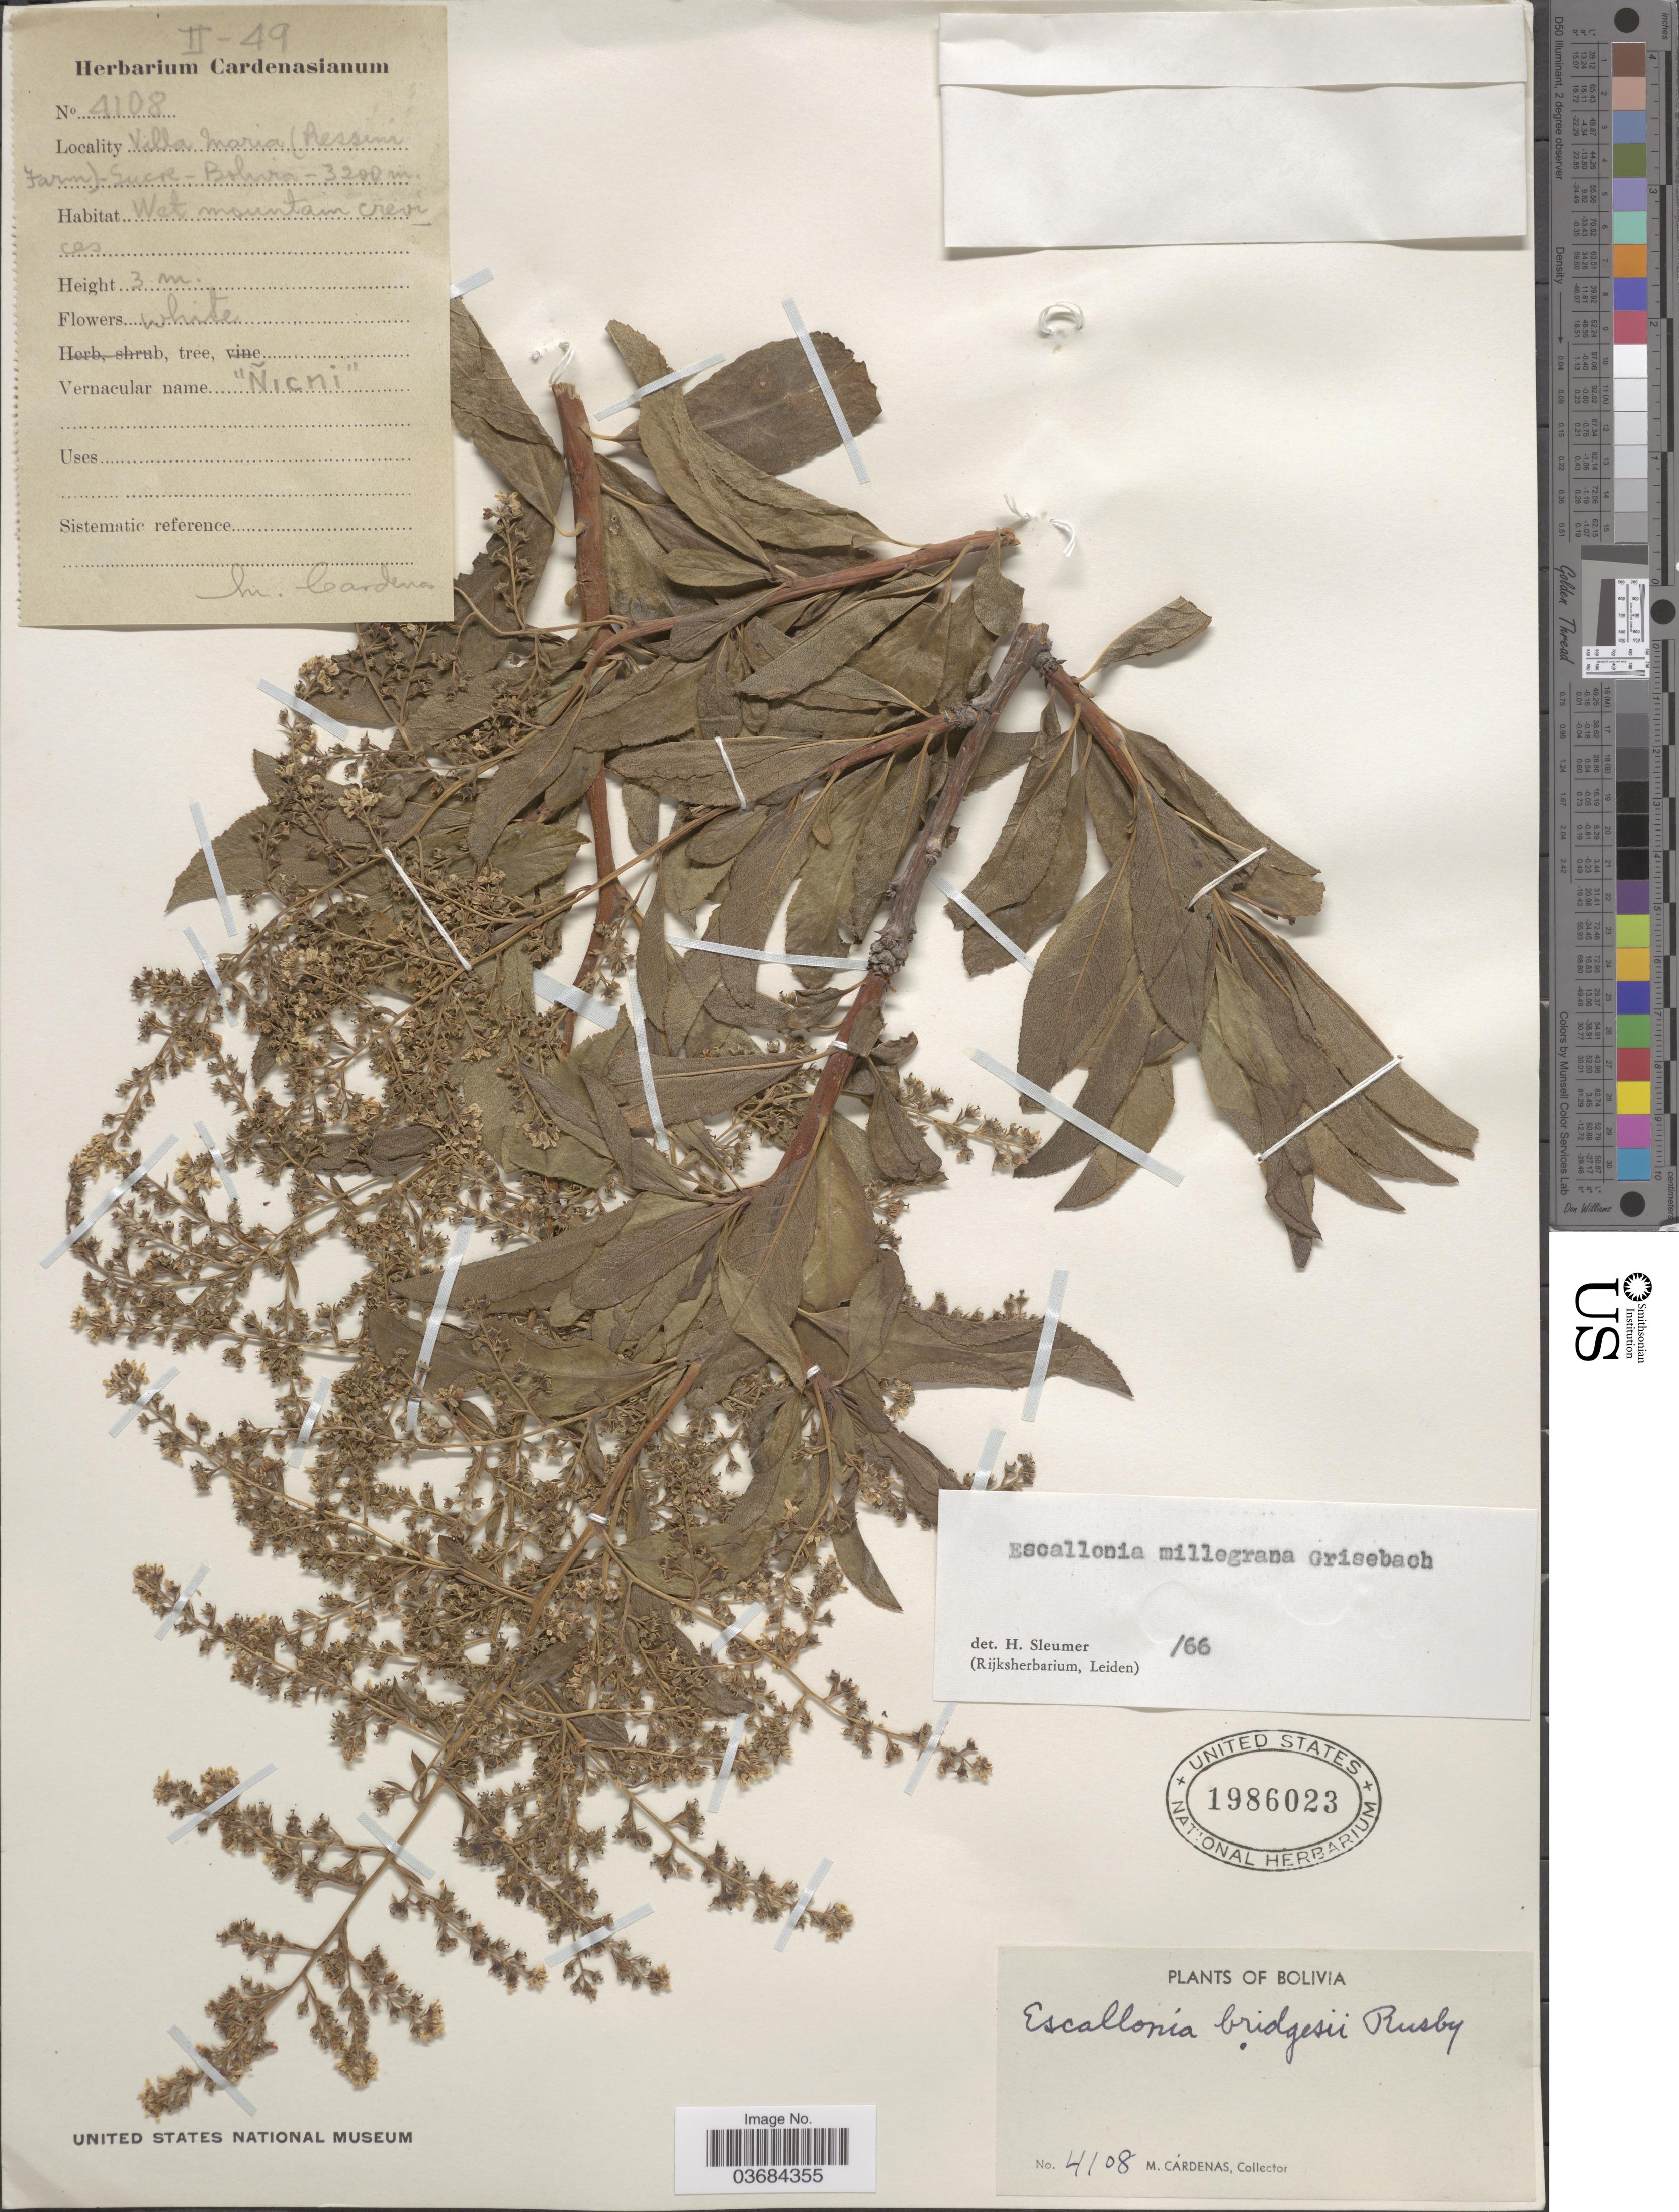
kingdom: Plantae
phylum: Tracheophyta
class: Magnoliopsida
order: Escalloniales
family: Escalloniaceae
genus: Escallonia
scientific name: Escallonia millegrana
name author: Griseb.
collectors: M. Cárdenas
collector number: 4108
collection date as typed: Transcribed d/m/y: /2/49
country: Bolivia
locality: Villa Maria (Ressini Farm). Sucre.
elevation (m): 3200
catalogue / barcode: US 1986023